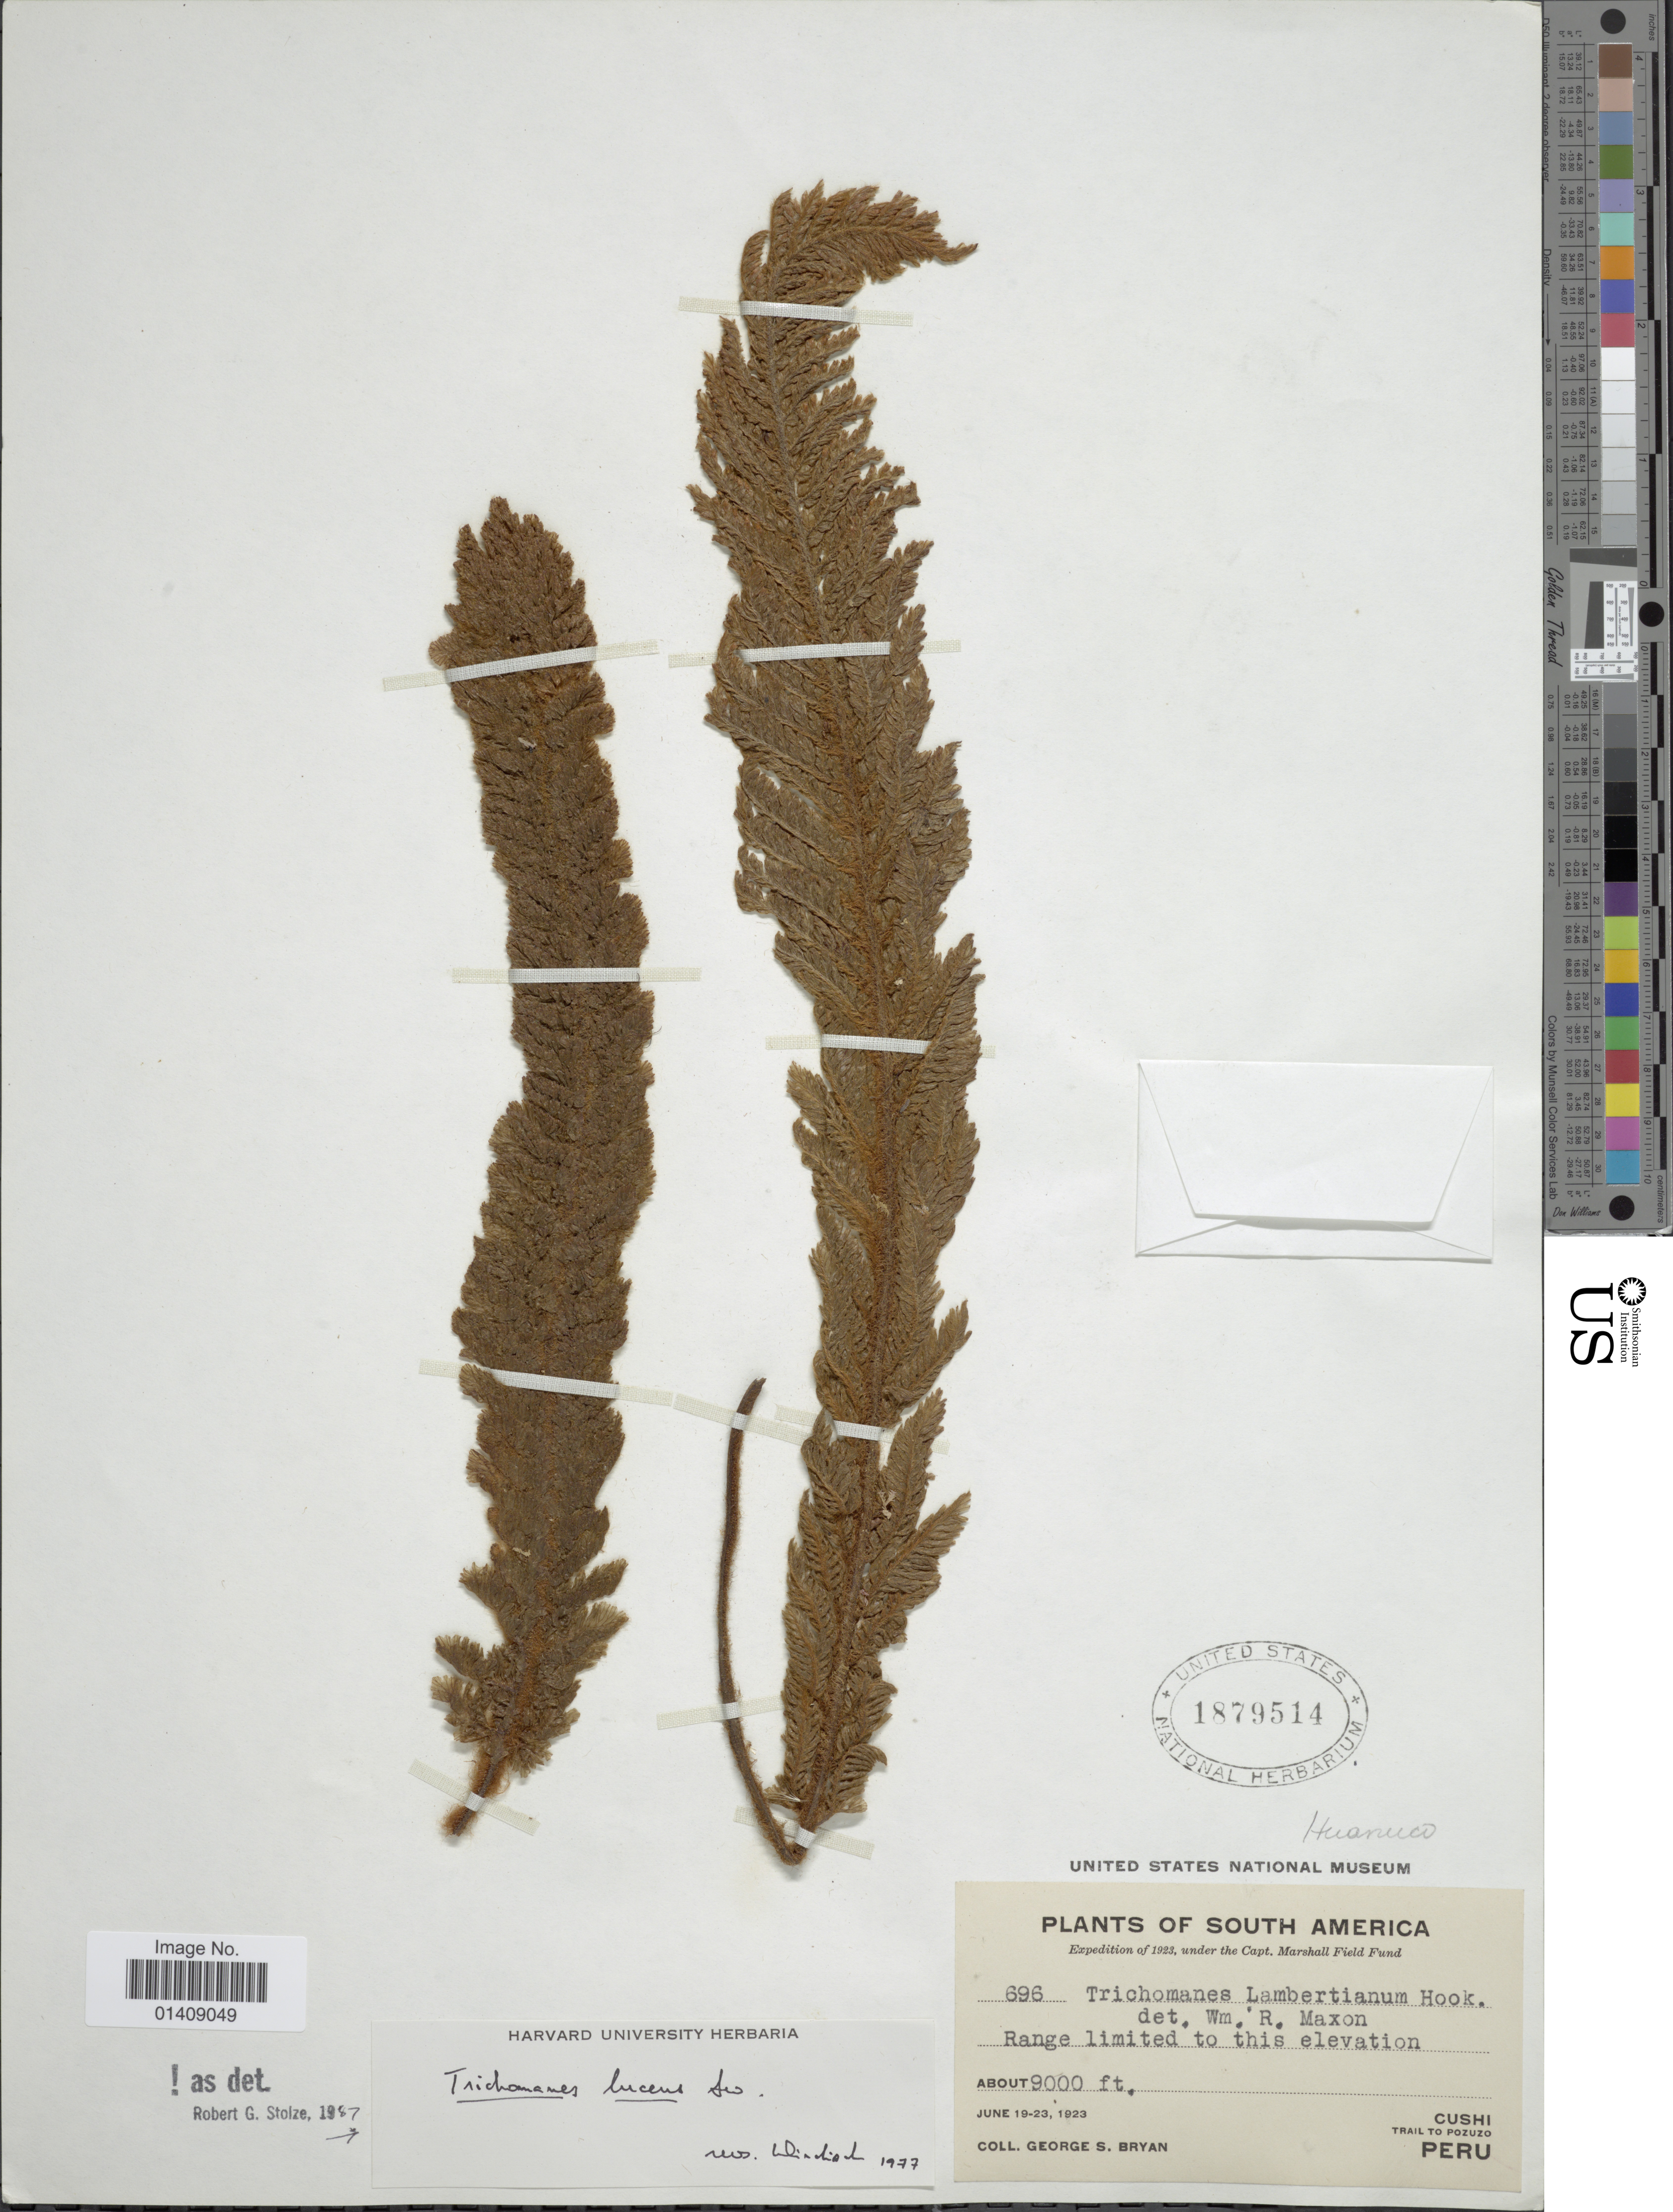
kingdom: Plantae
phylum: Tracheophyta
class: Polypodiopsida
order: Hymenophyllales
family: Hymenophyllaceae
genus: Trichomanes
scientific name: Trichomanes lucens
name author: Sw.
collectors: G. S. Bryan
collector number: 696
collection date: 1923-06-19/1923-06-23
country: Peru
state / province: Huánuco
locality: Cushi trail to Pozuzo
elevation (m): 2743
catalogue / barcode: US 1879514